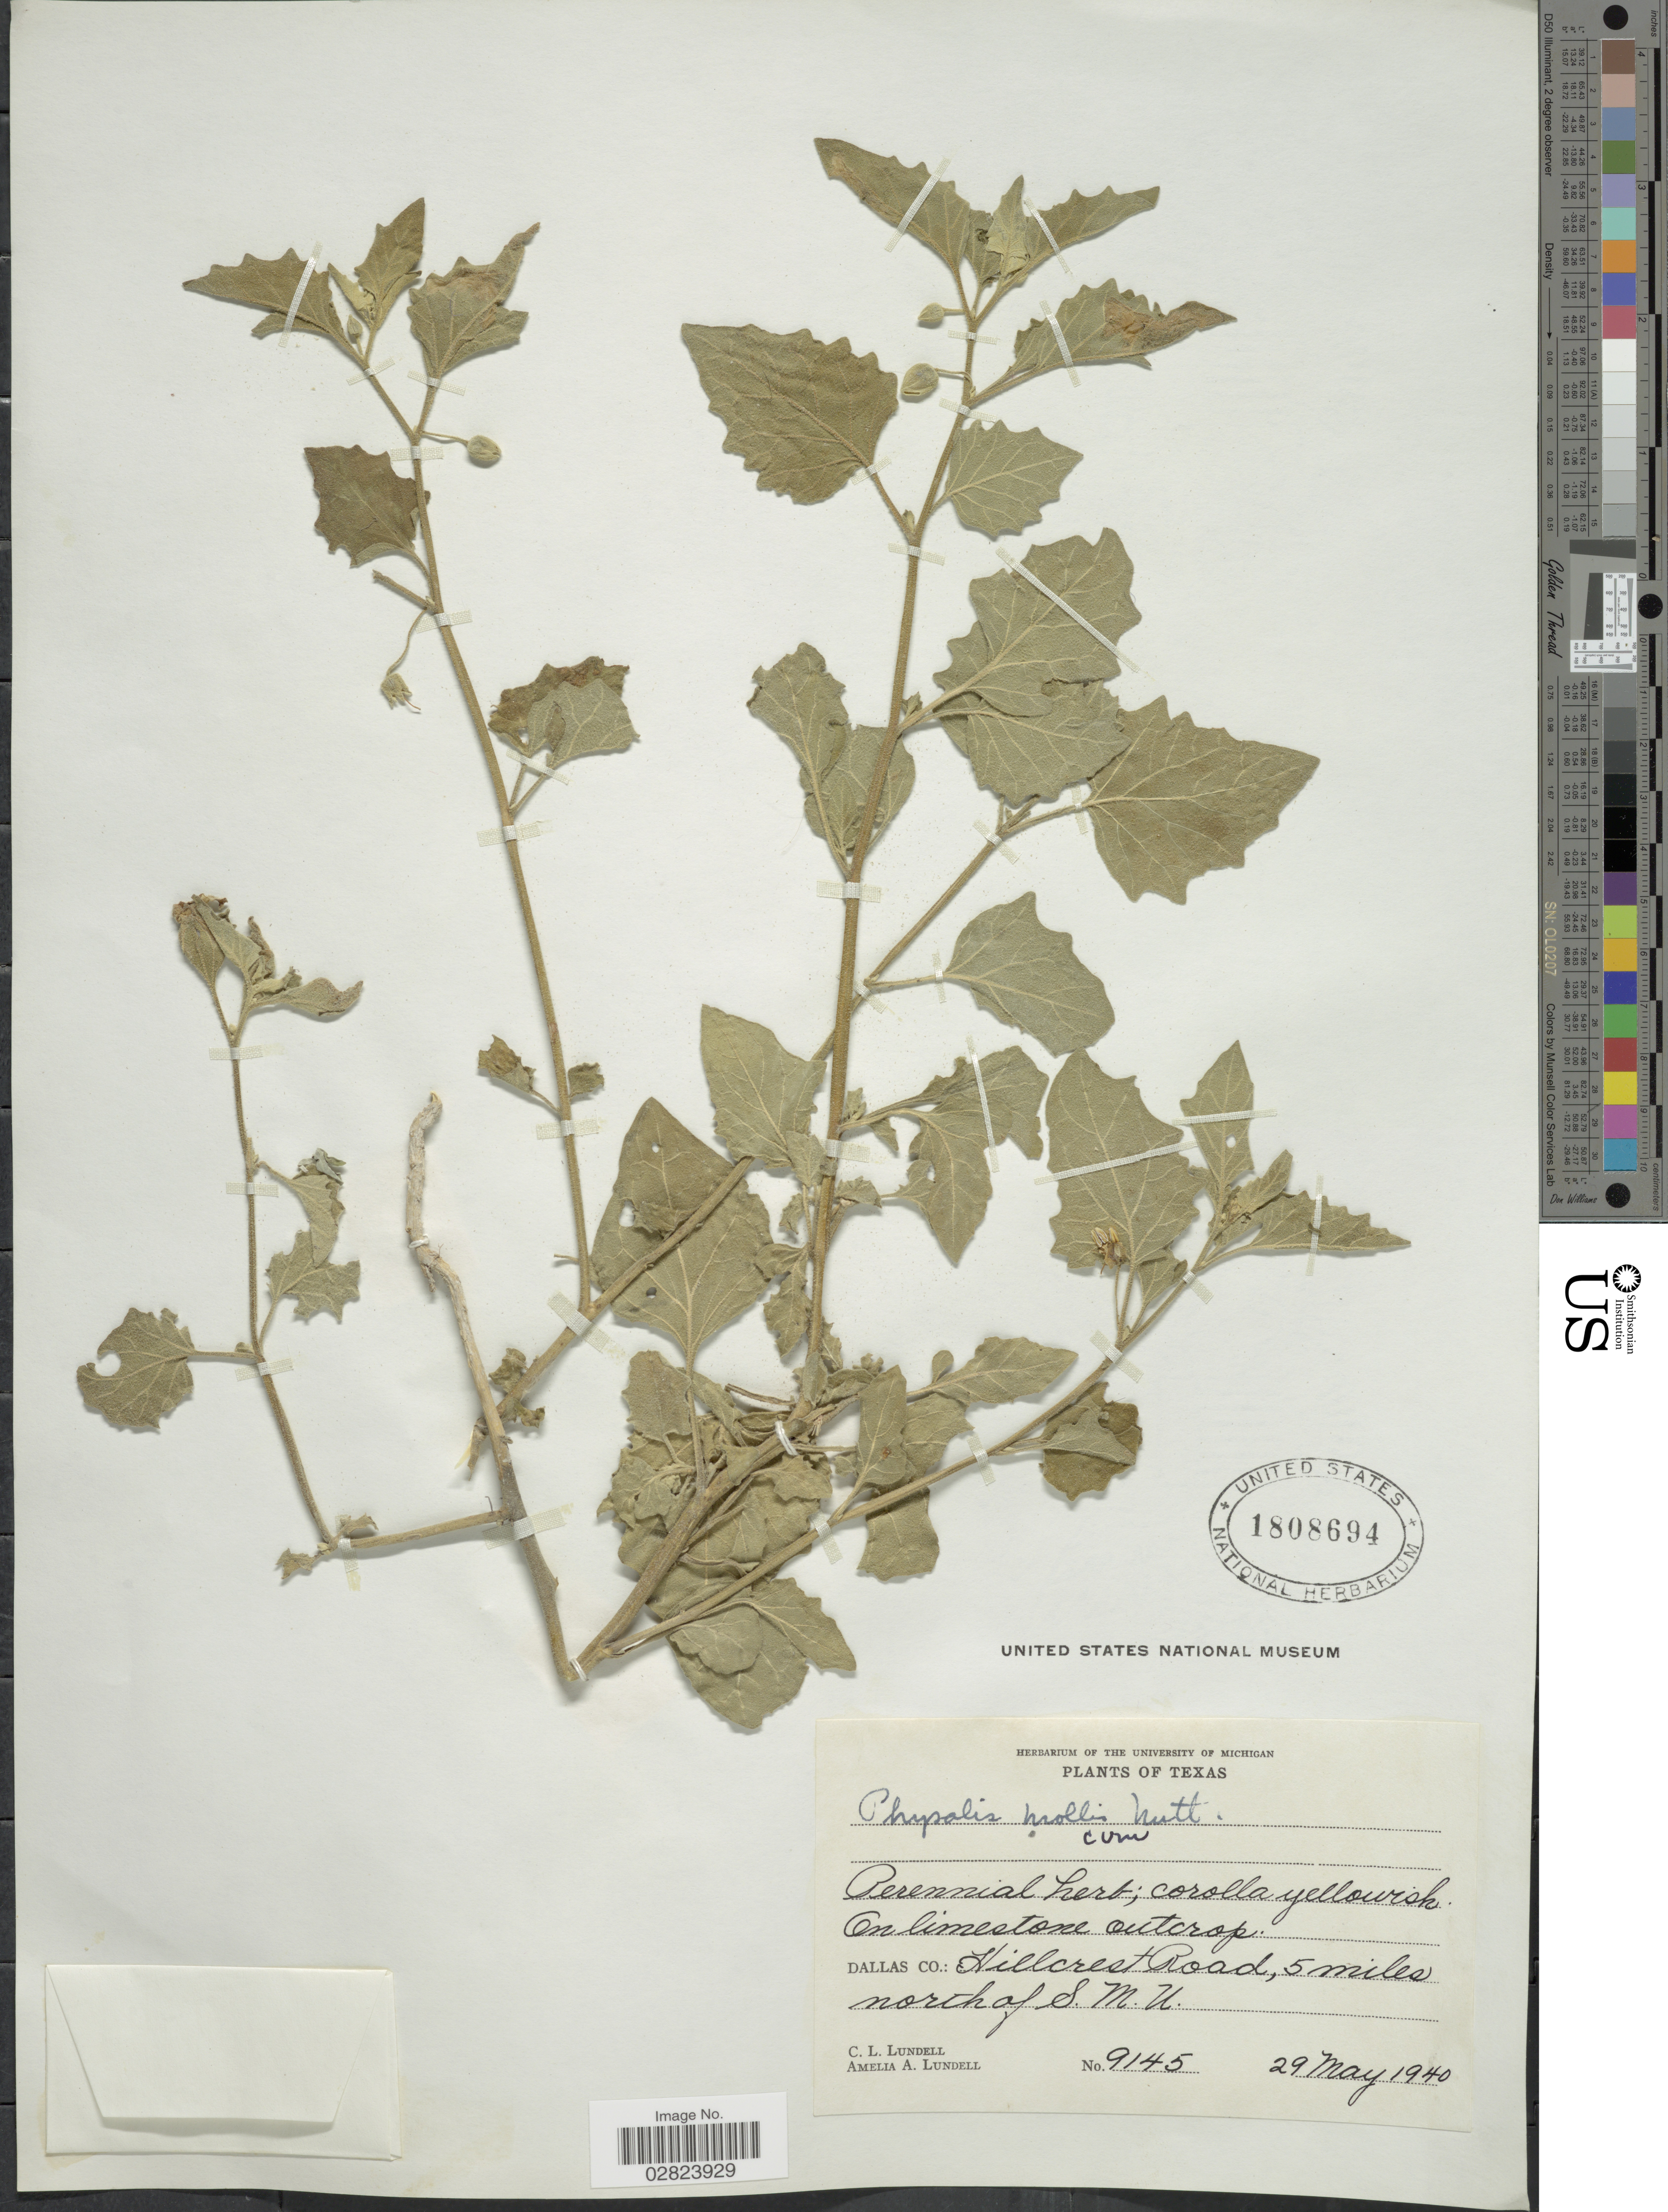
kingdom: Plantae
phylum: Tracheophyta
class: Magnoliopsida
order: Solanales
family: Solanaceae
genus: Physalis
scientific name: Physalis mollis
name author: Nutt.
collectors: C. L. Lundell & A. A. Lundell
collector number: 9145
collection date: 1940-05-29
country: United States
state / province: Texas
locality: Dallas Co.: Hillcrest Road, 5 miles north of S.M.U.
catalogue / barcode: US 1808694